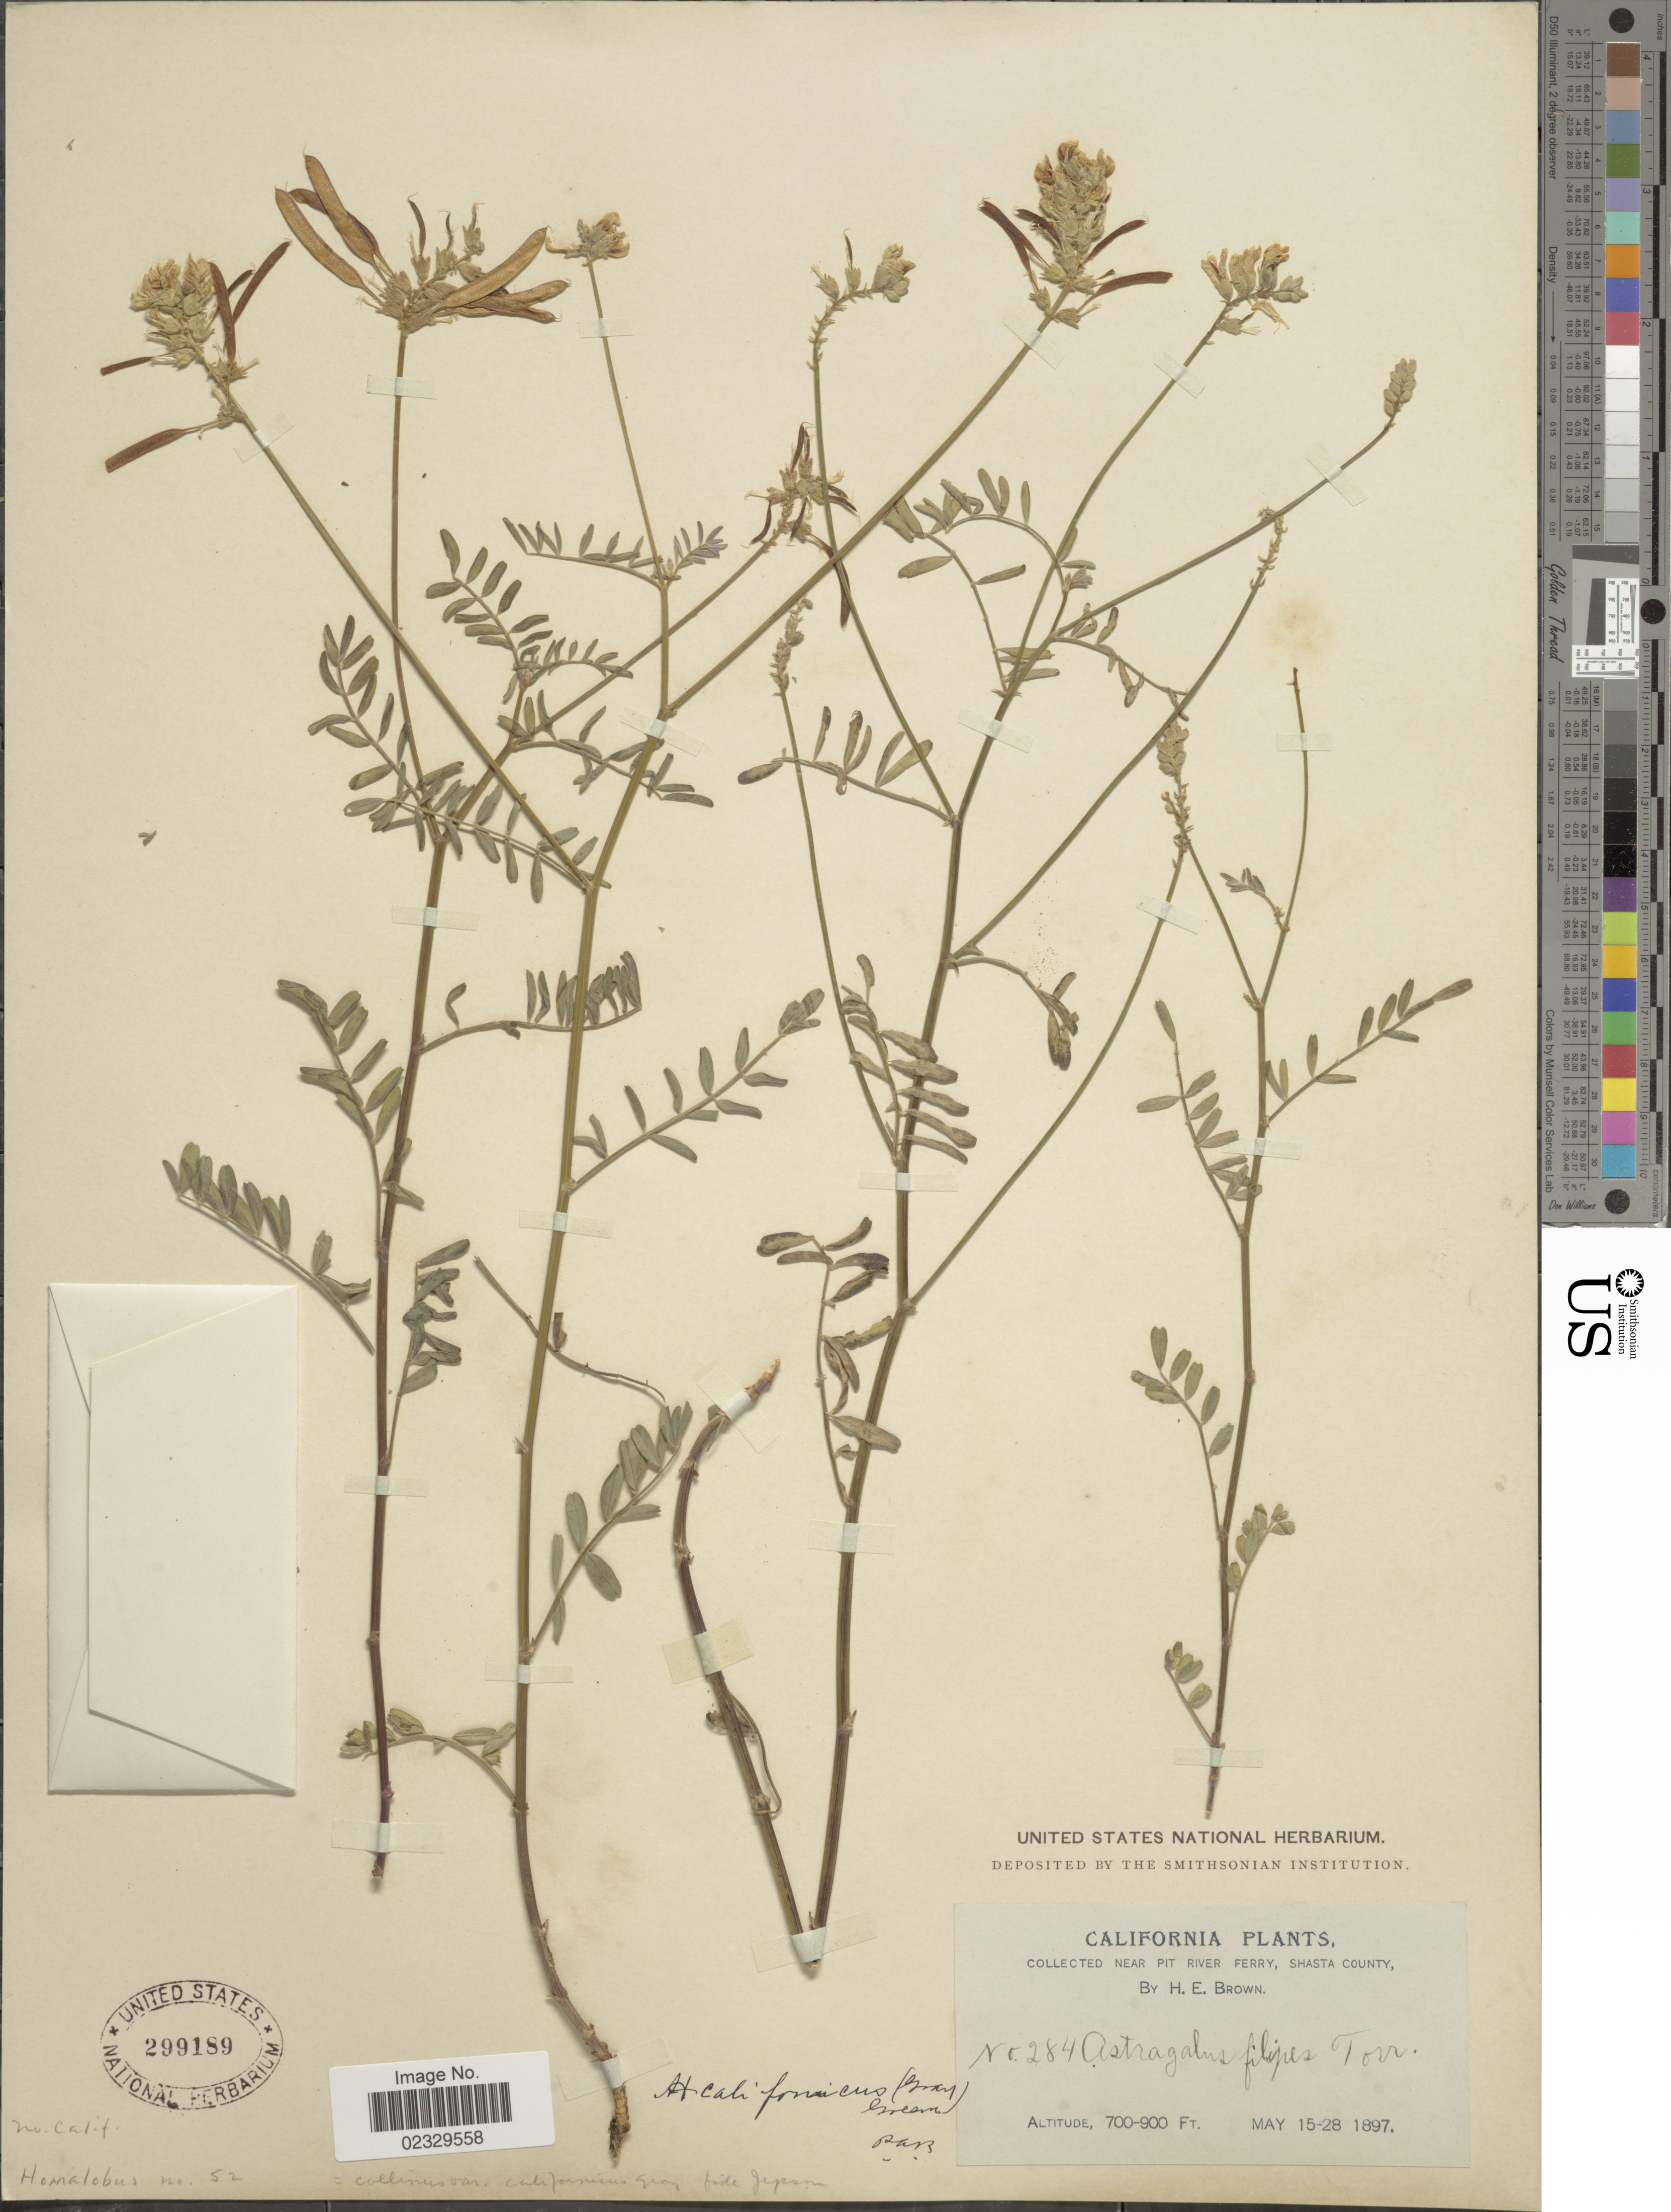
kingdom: Plantae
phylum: Tracheophyta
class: Magnoliopsida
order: Fabales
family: Fabaceae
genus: Astragalus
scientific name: Astragalus californicus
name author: (A. Gray) Greene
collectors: H. E. Brown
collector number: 284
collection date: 1897-05-15/1897-05-28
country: United States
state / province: California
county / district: Shasta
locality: Near Pit River Ferry, Shasta County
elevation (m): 213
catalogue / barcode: US 299189